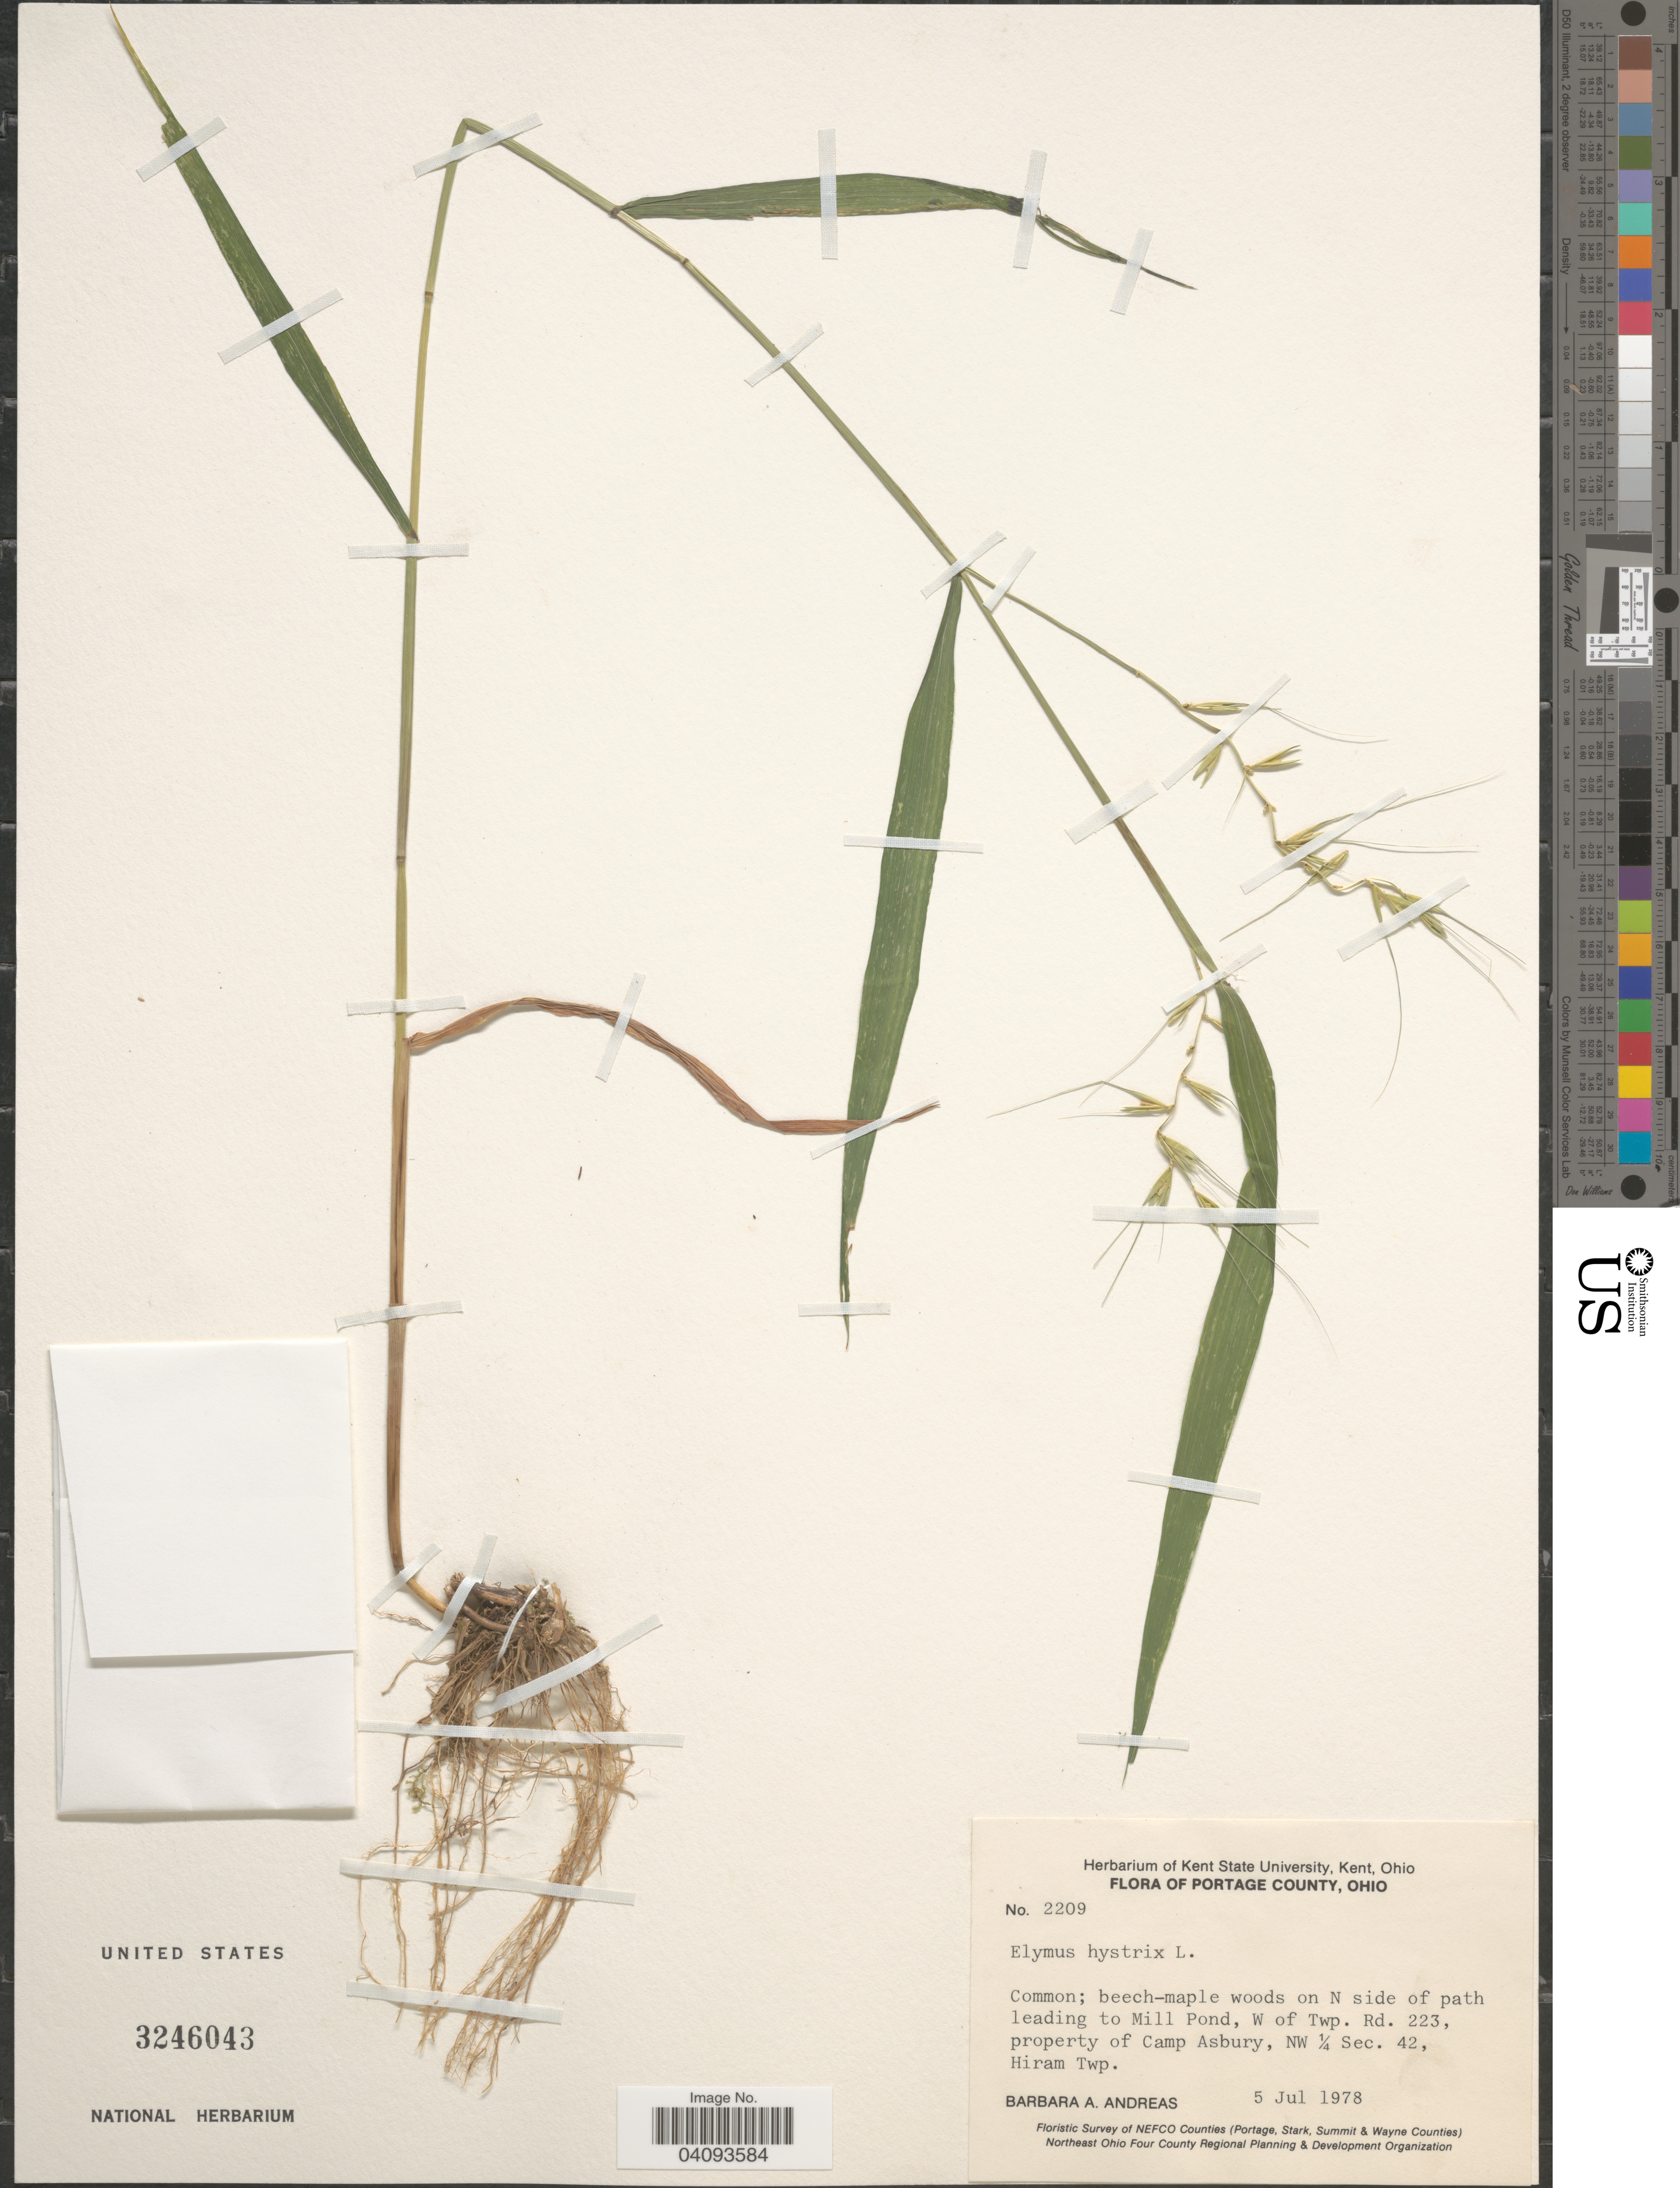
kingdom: Plantae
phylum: Tracheophyta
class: Liliopsida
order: Poales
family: Poaceae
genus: Elymus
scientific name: Elymus hystrix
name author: L.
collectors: B. A. Andreas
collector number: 2209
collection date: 1978-07-05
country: United States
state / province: Ohio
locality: Portage County. Common; beech-maple woods on N side of path leading to Mill Pond, W of Twp. Rd. 223, property of Camp Asbury, NW 1/4 Sec. 42, Hiram Twp.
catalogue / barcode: US 3246043